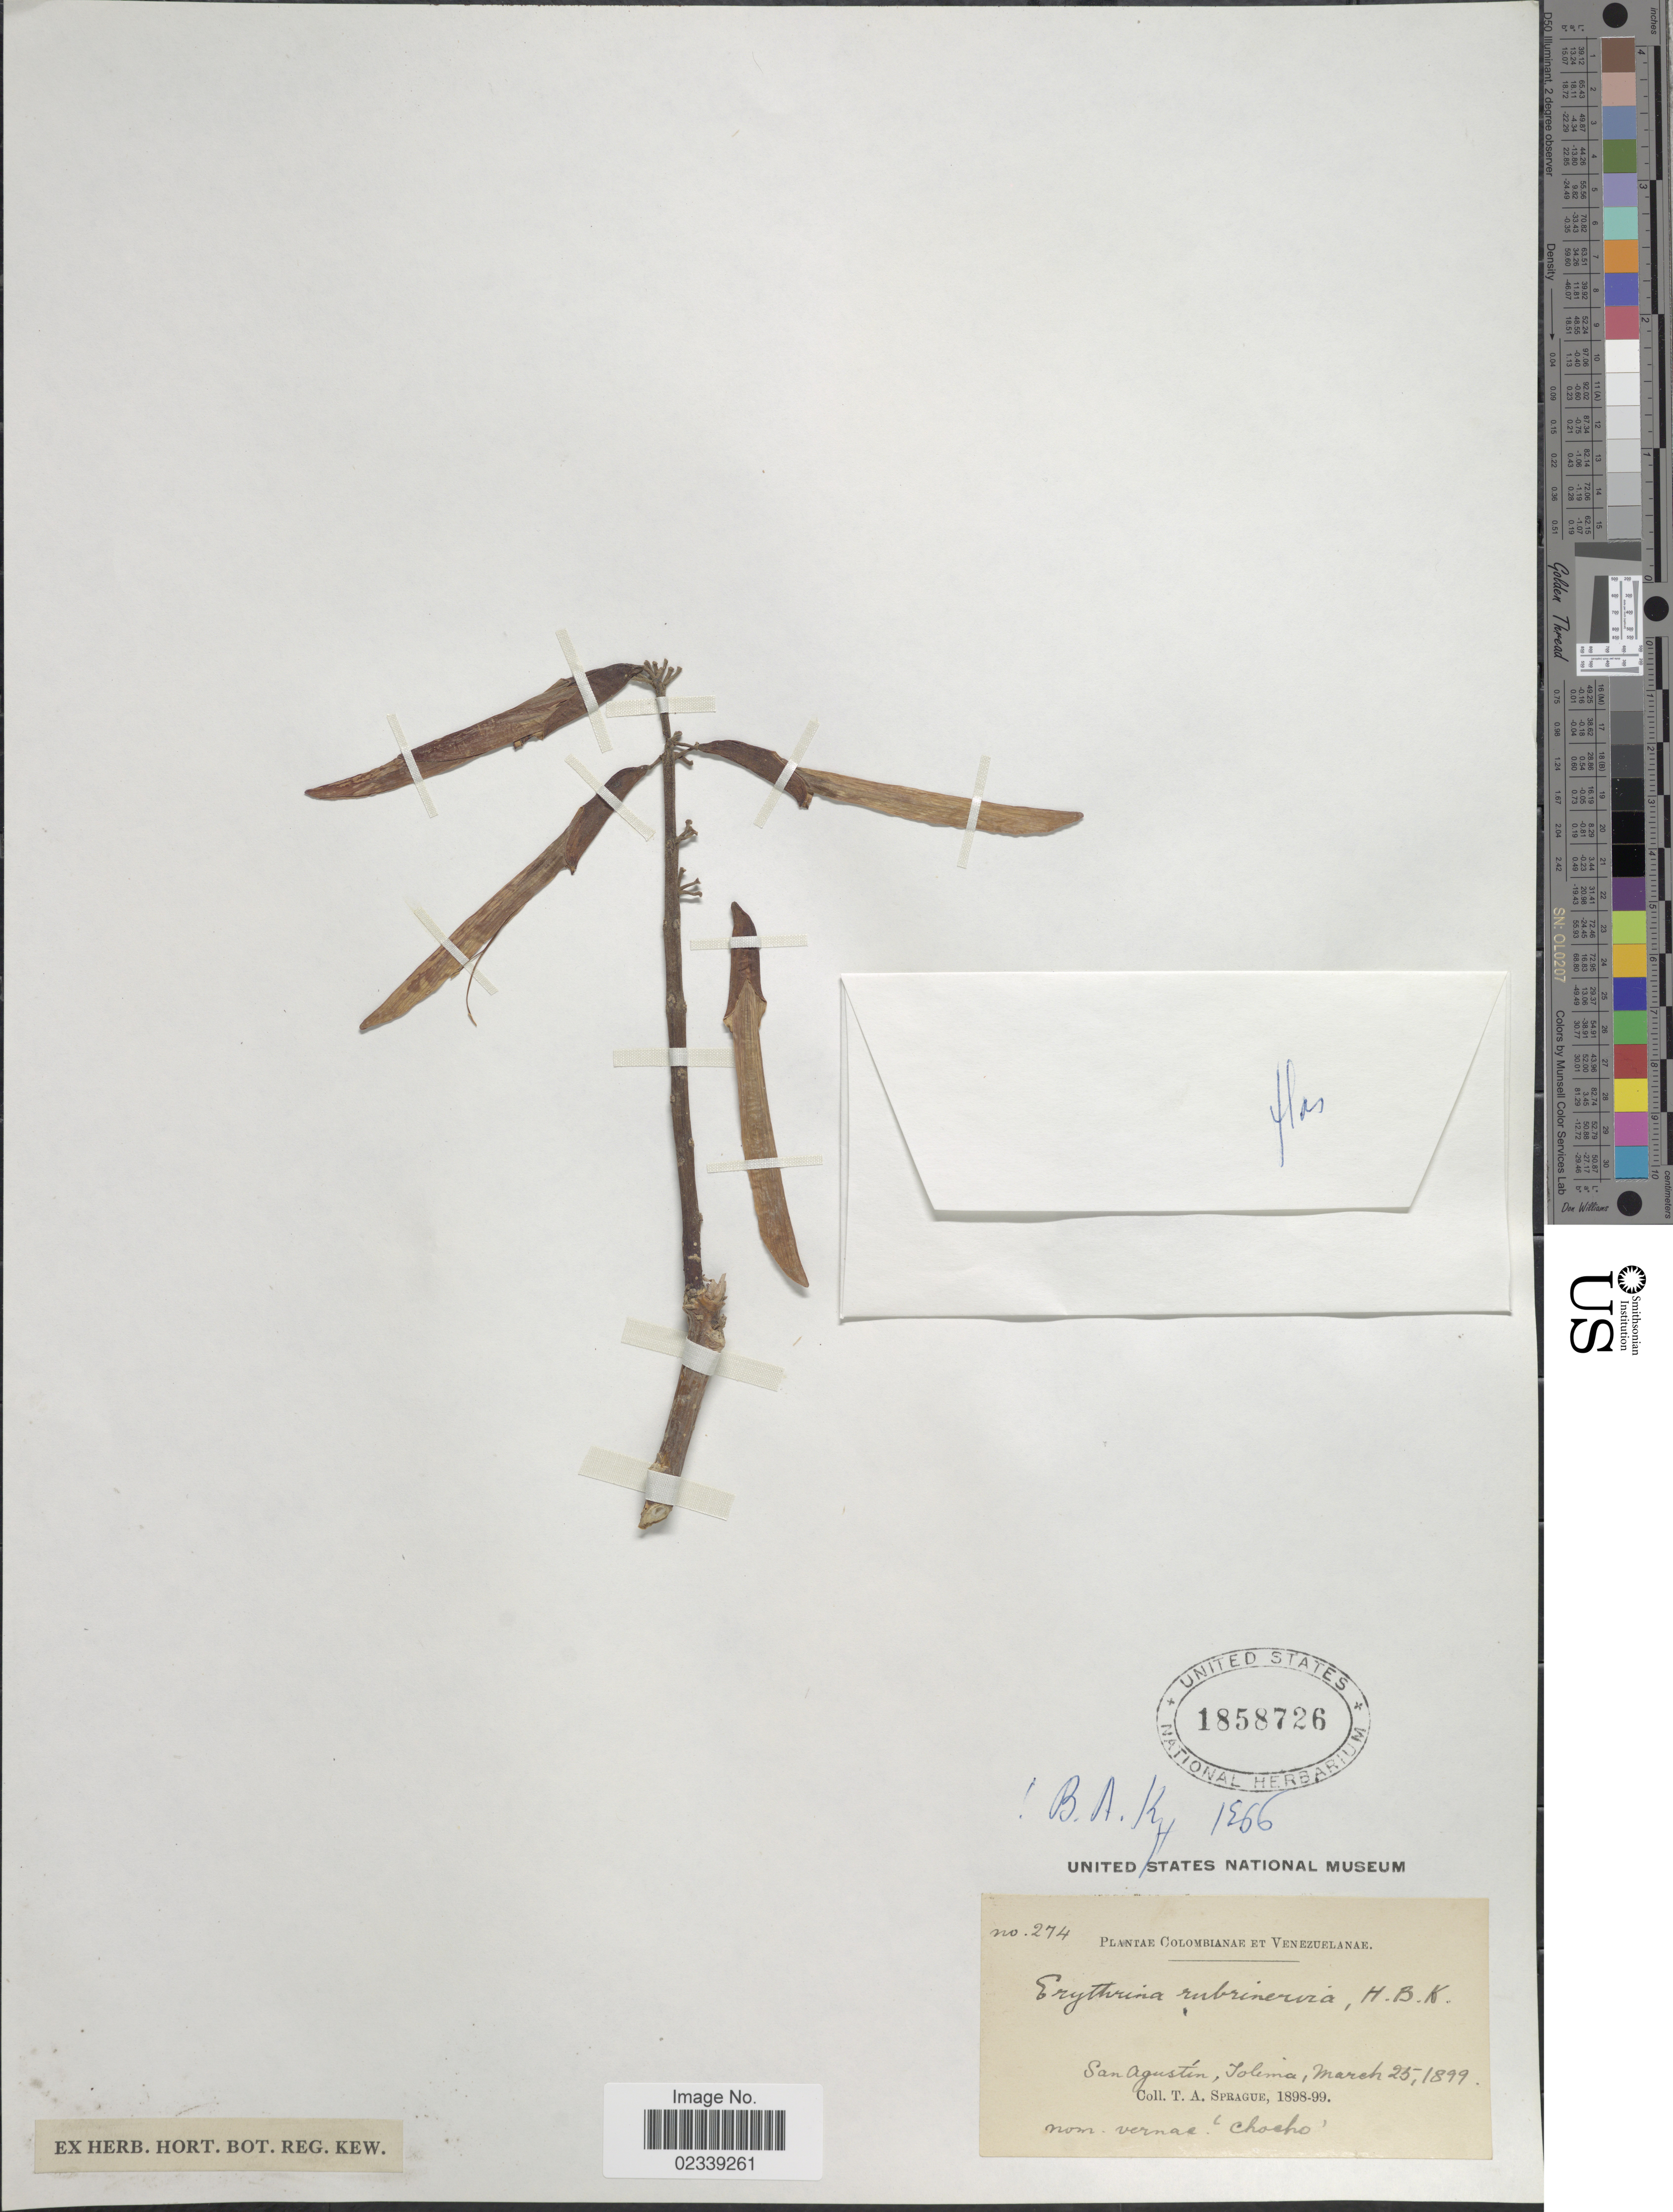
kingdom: Plantae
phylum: Tracheophyta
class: Magnoliopsida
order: Fabales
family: Fabaceae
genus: Erythrina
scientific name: Erythrina rubrinervia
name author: Kunth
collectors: T. A. Sprague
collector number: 274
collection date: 1899-03-25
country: Colombia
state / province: Tolima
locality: San Agustin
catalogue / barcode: US 1858726